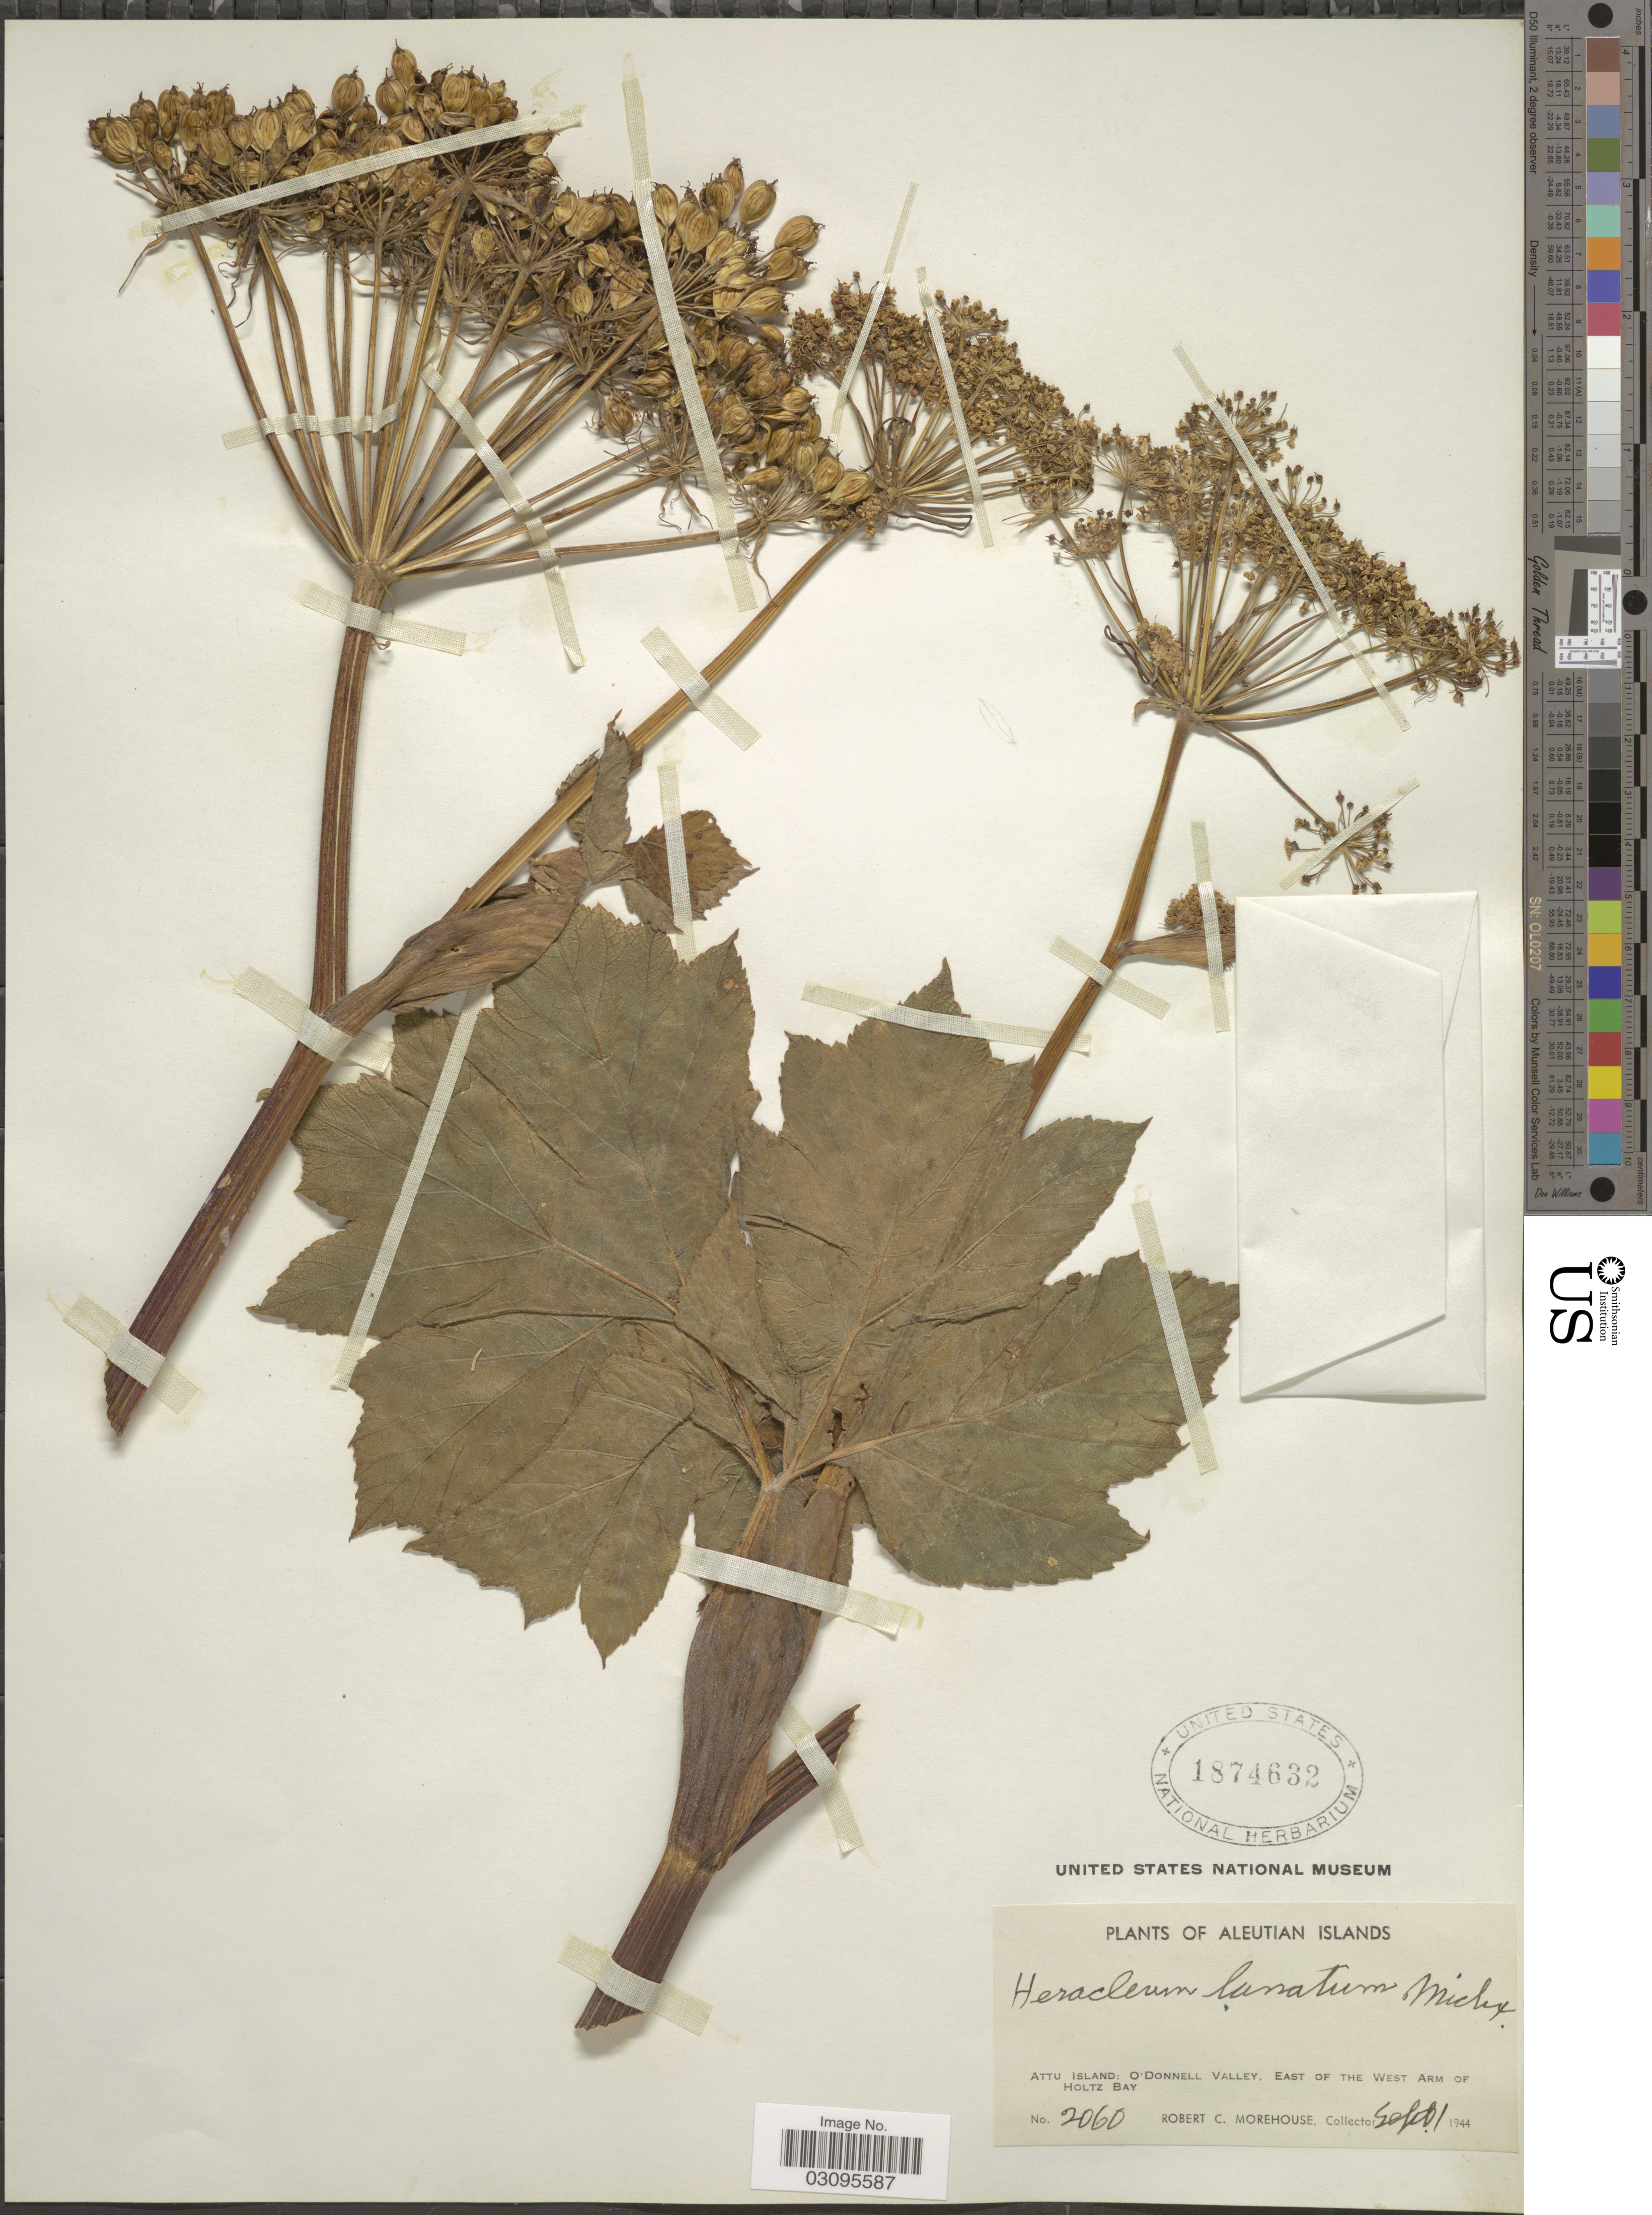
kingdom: Plantae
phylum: Tracheophyta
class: Magnoliopsida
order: Apiales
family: Apiaceae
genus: Heracleum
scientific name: Heracleum lanatum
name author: Michx.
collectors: R. Morehouse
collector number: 2060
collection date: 1944-09-01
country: United States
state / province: Alaska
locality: Aleutian Islands, Attu Island: O'Donnell Valley, East of The West Arm of Holtz Bay.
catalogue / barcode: US 1874632